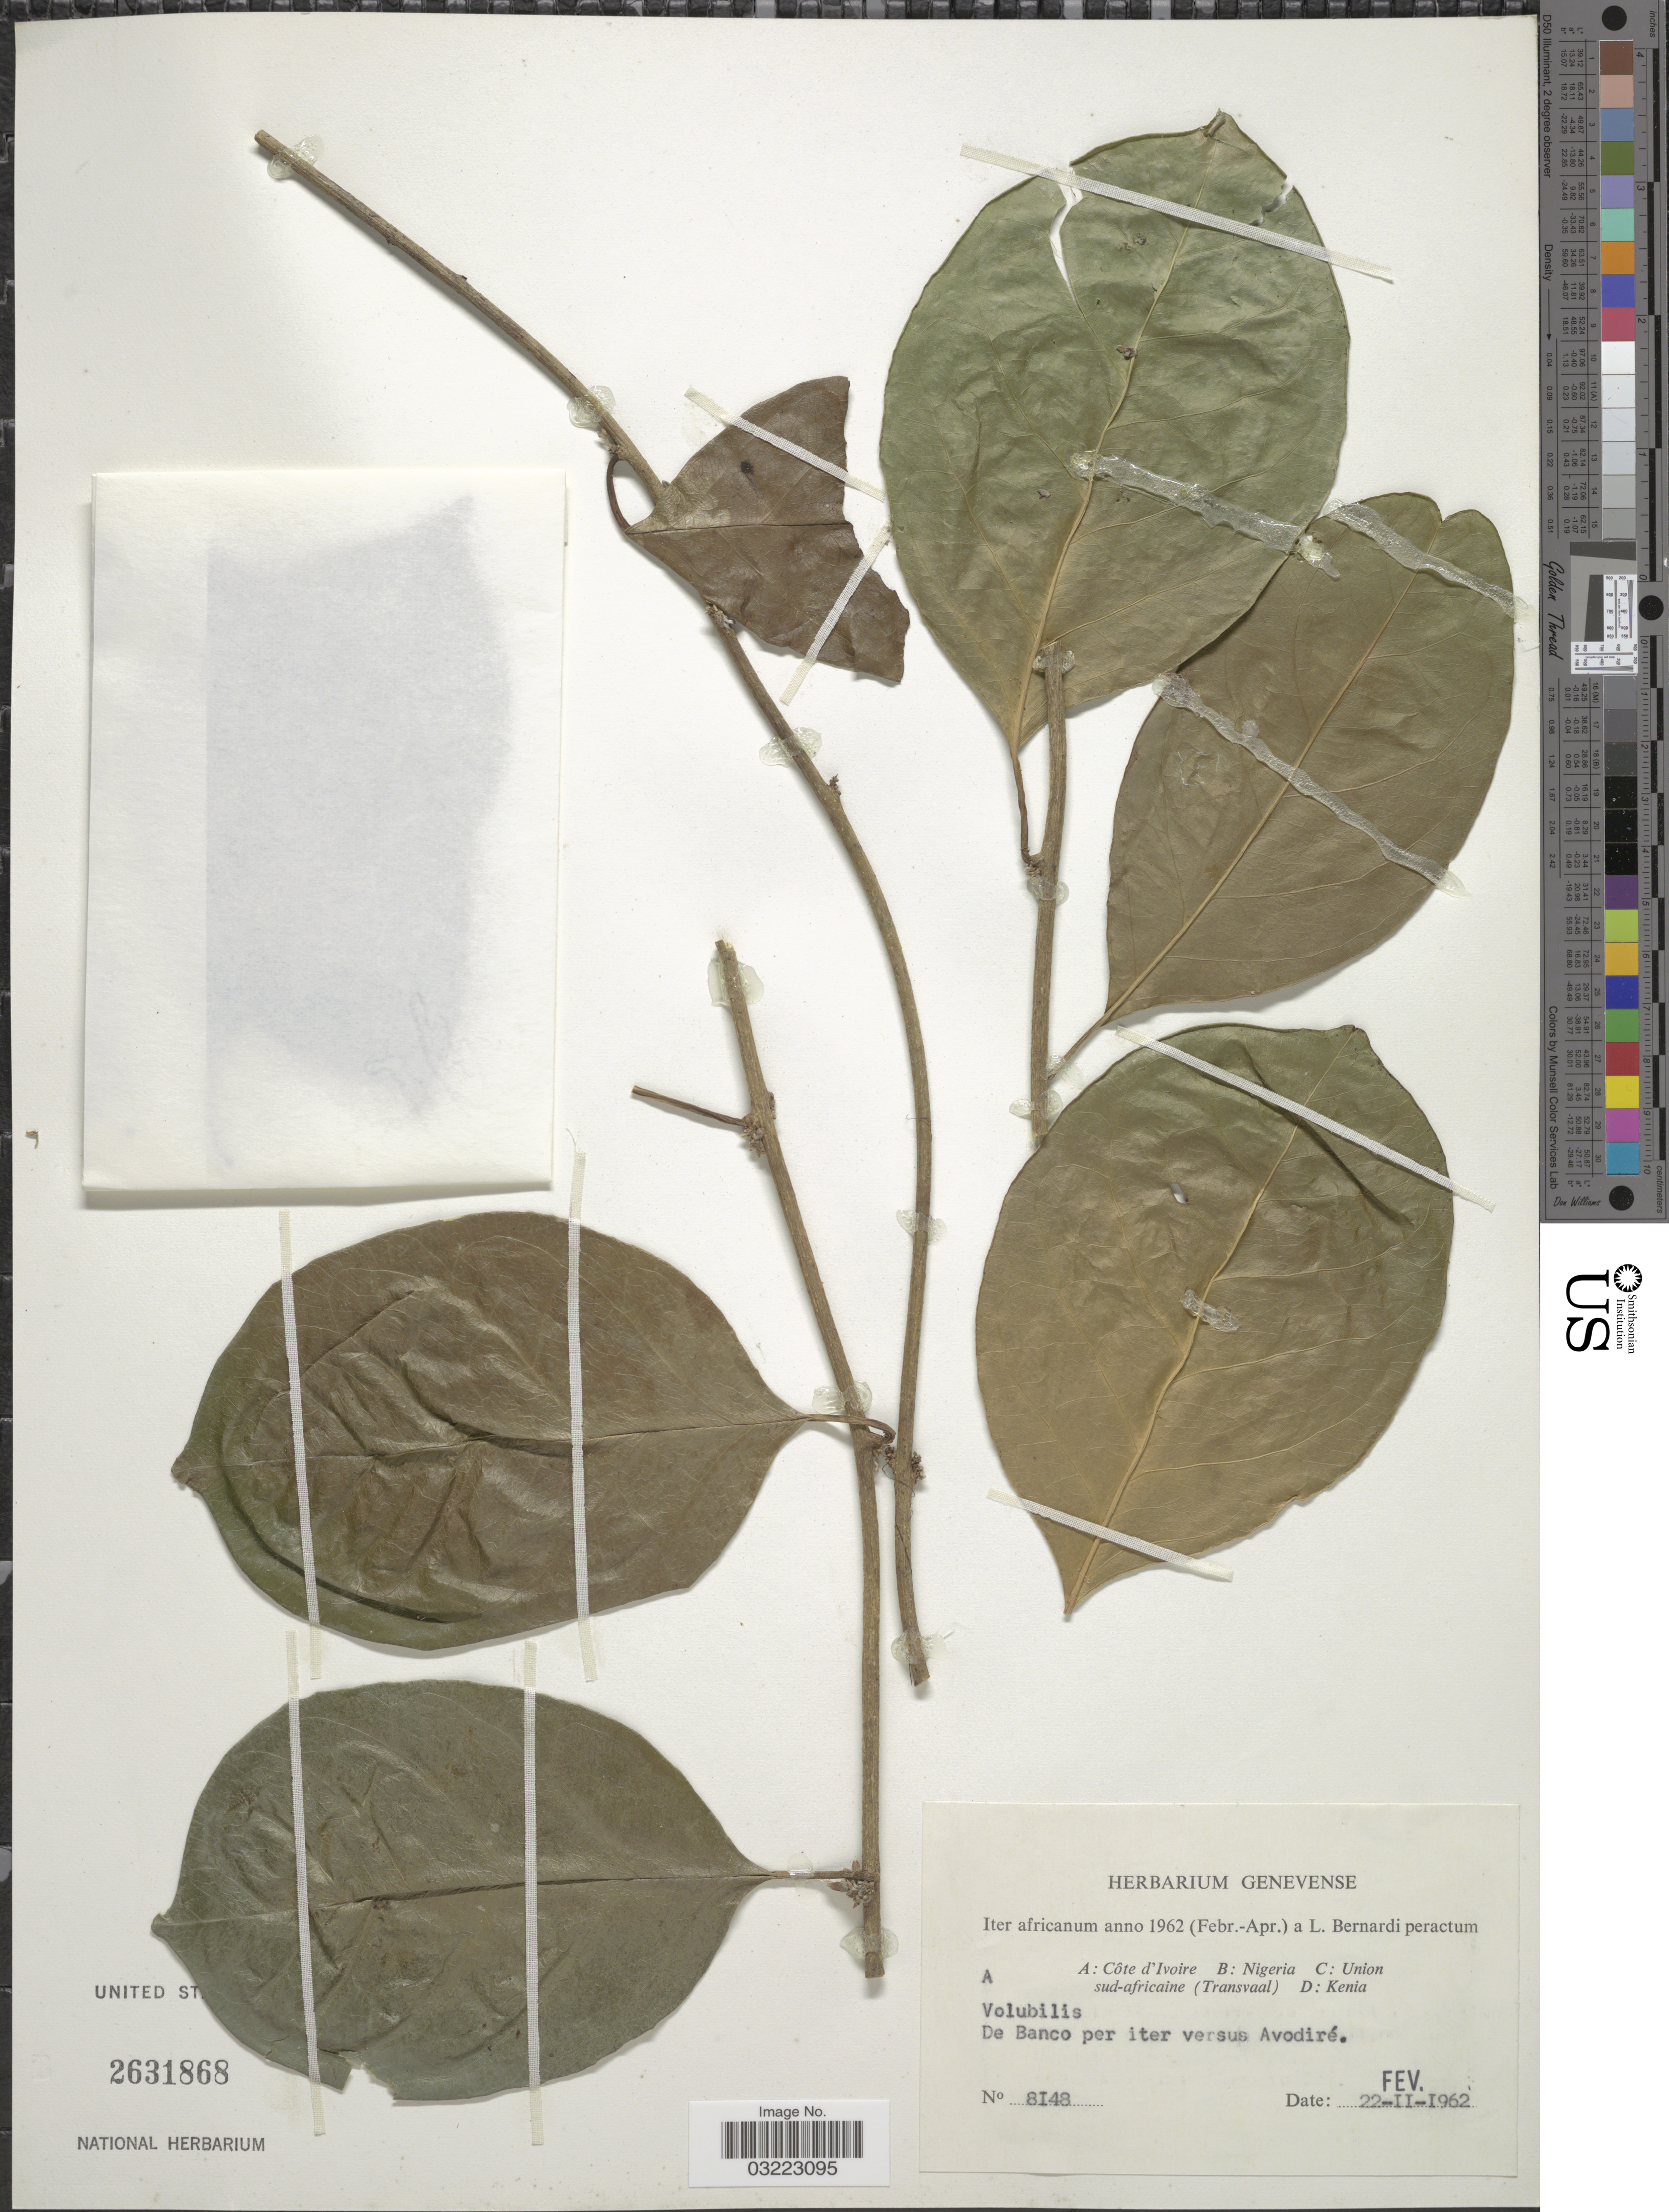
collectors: L. Bernardi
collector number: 8148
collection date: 1962-02-22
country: Ivory Coast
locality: Côte d'Ivoire. De Banco per iter versus Avodiré.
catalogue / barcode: US 2631868